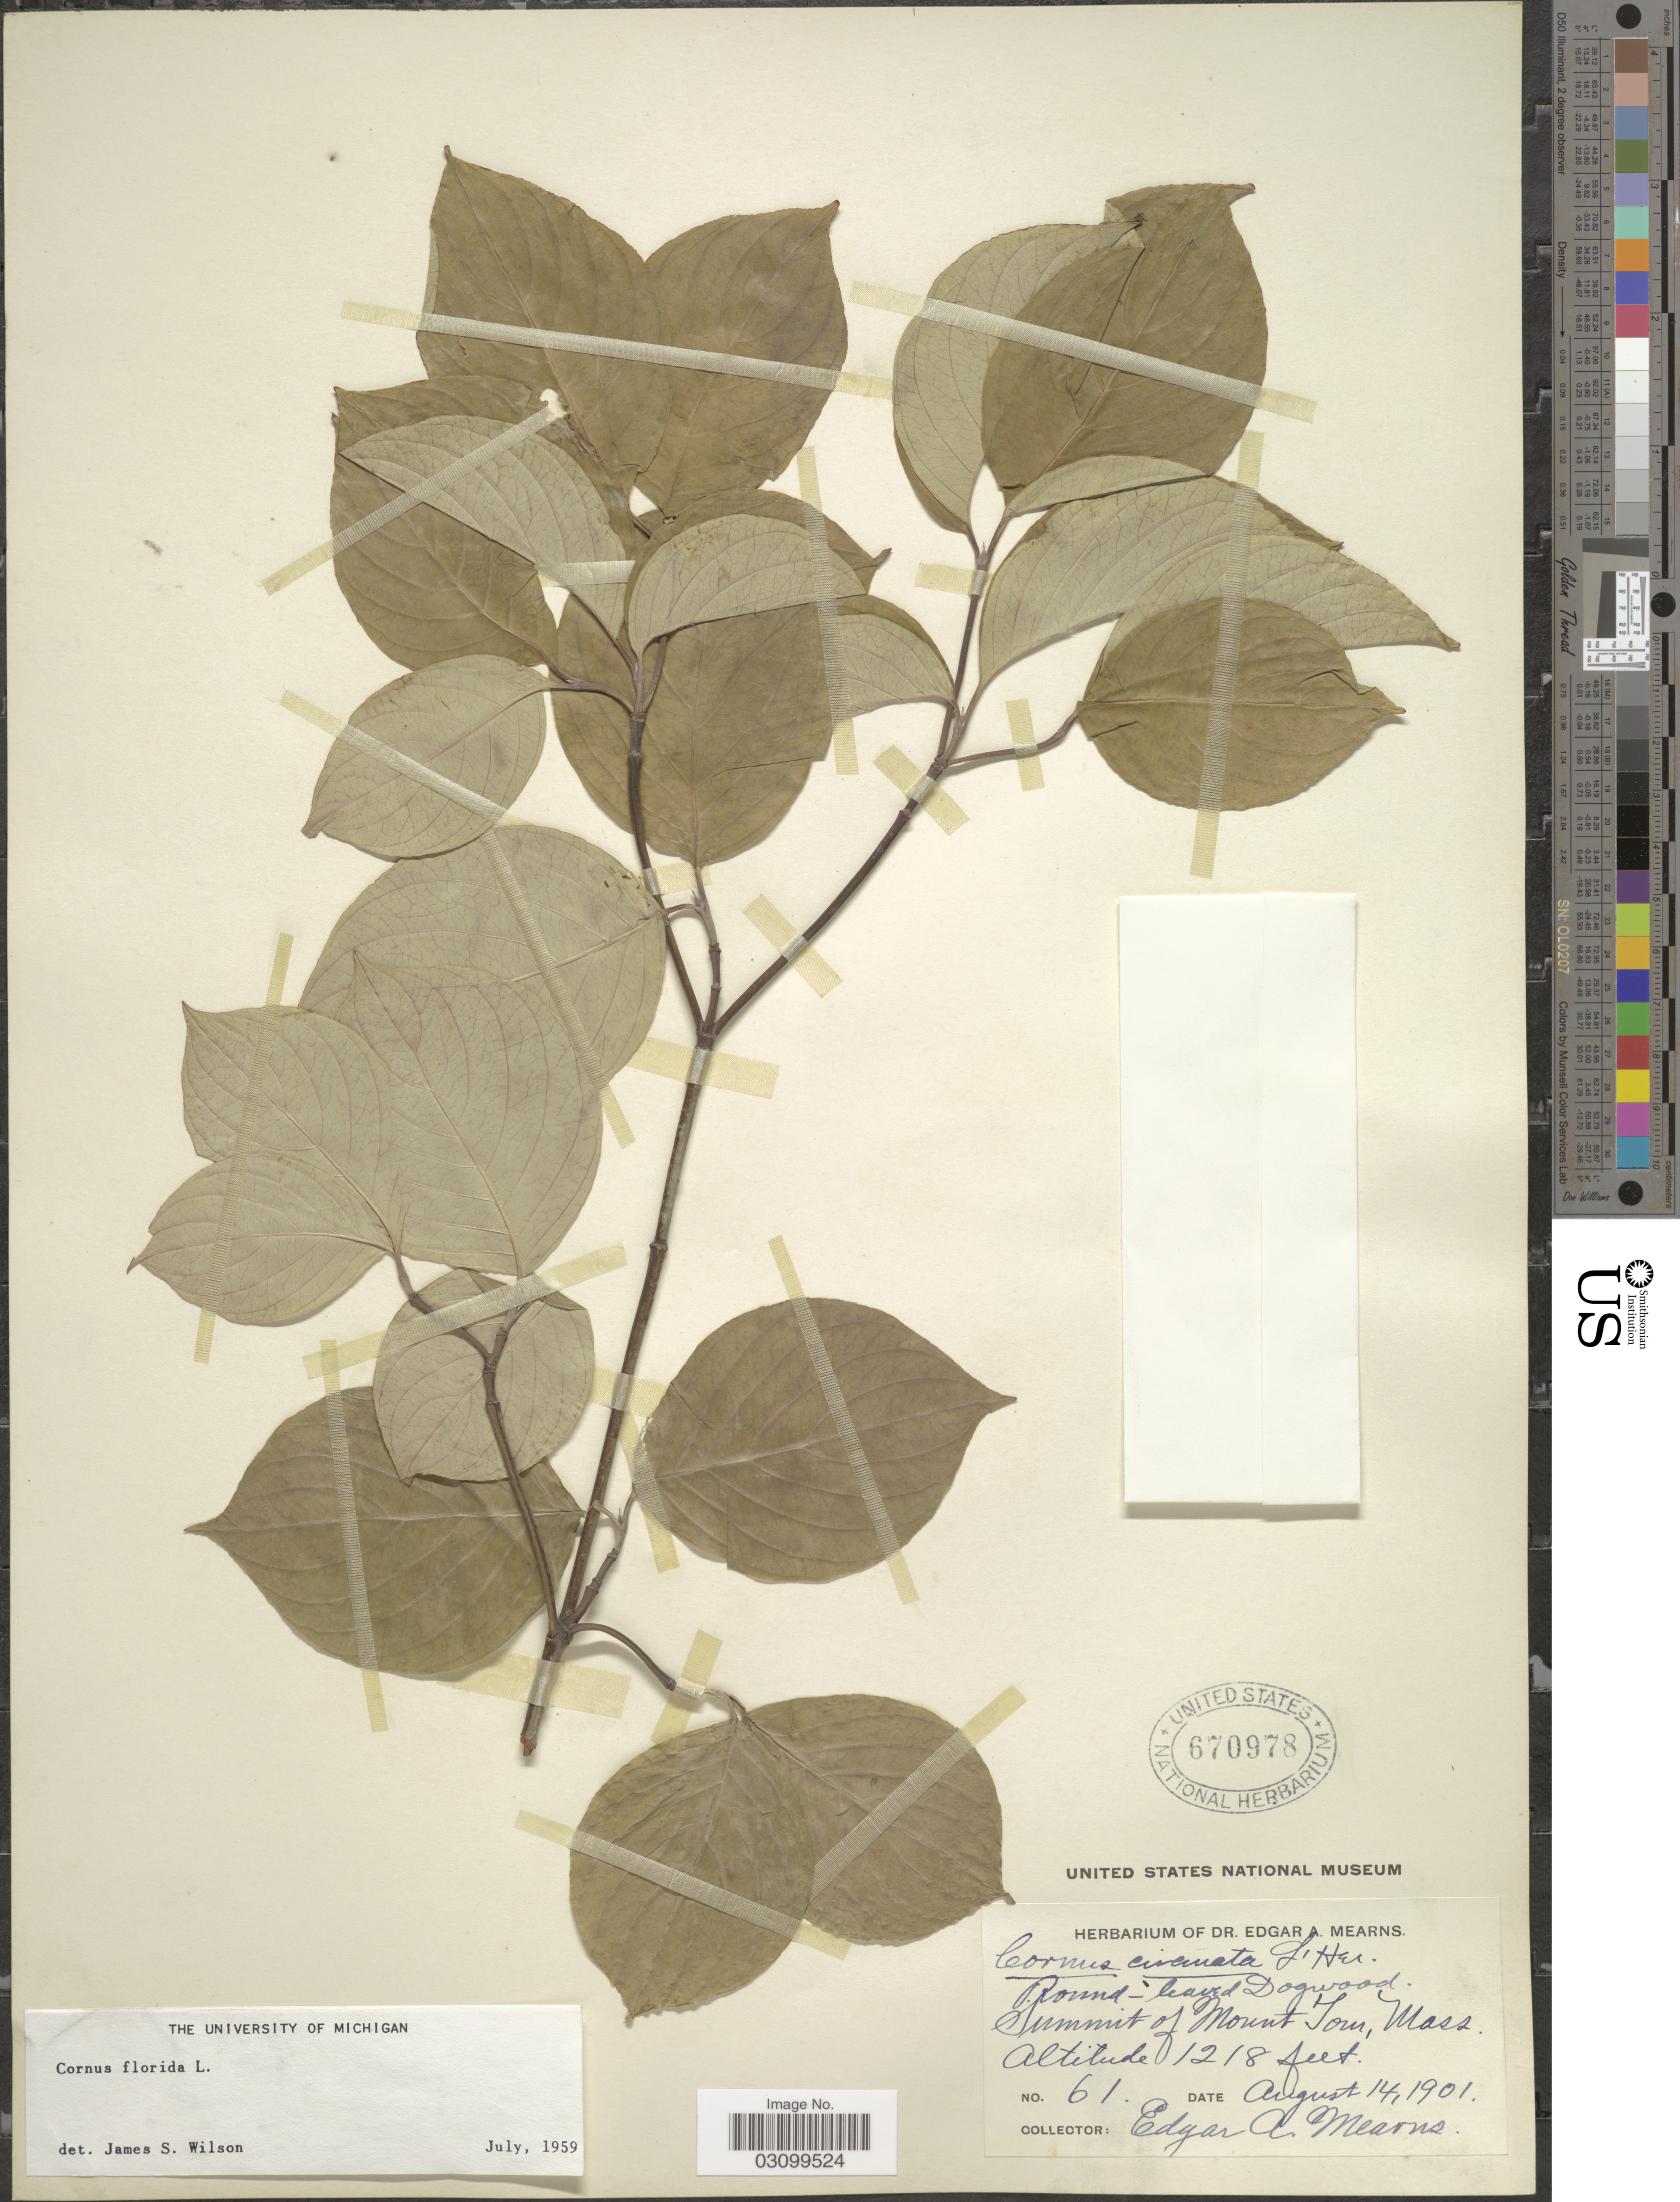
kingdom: Plantae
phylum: Tracheophyta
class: Magnoliopsida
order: Cornales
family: Cornaceae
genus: Cornus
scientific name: Cornus florida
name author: L.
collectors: E. A. Mearns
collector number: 61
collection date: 1901-08-14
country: United States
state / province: Massachusetts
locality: Summit of Mount Tom.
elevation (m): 371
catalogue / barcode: US 670978